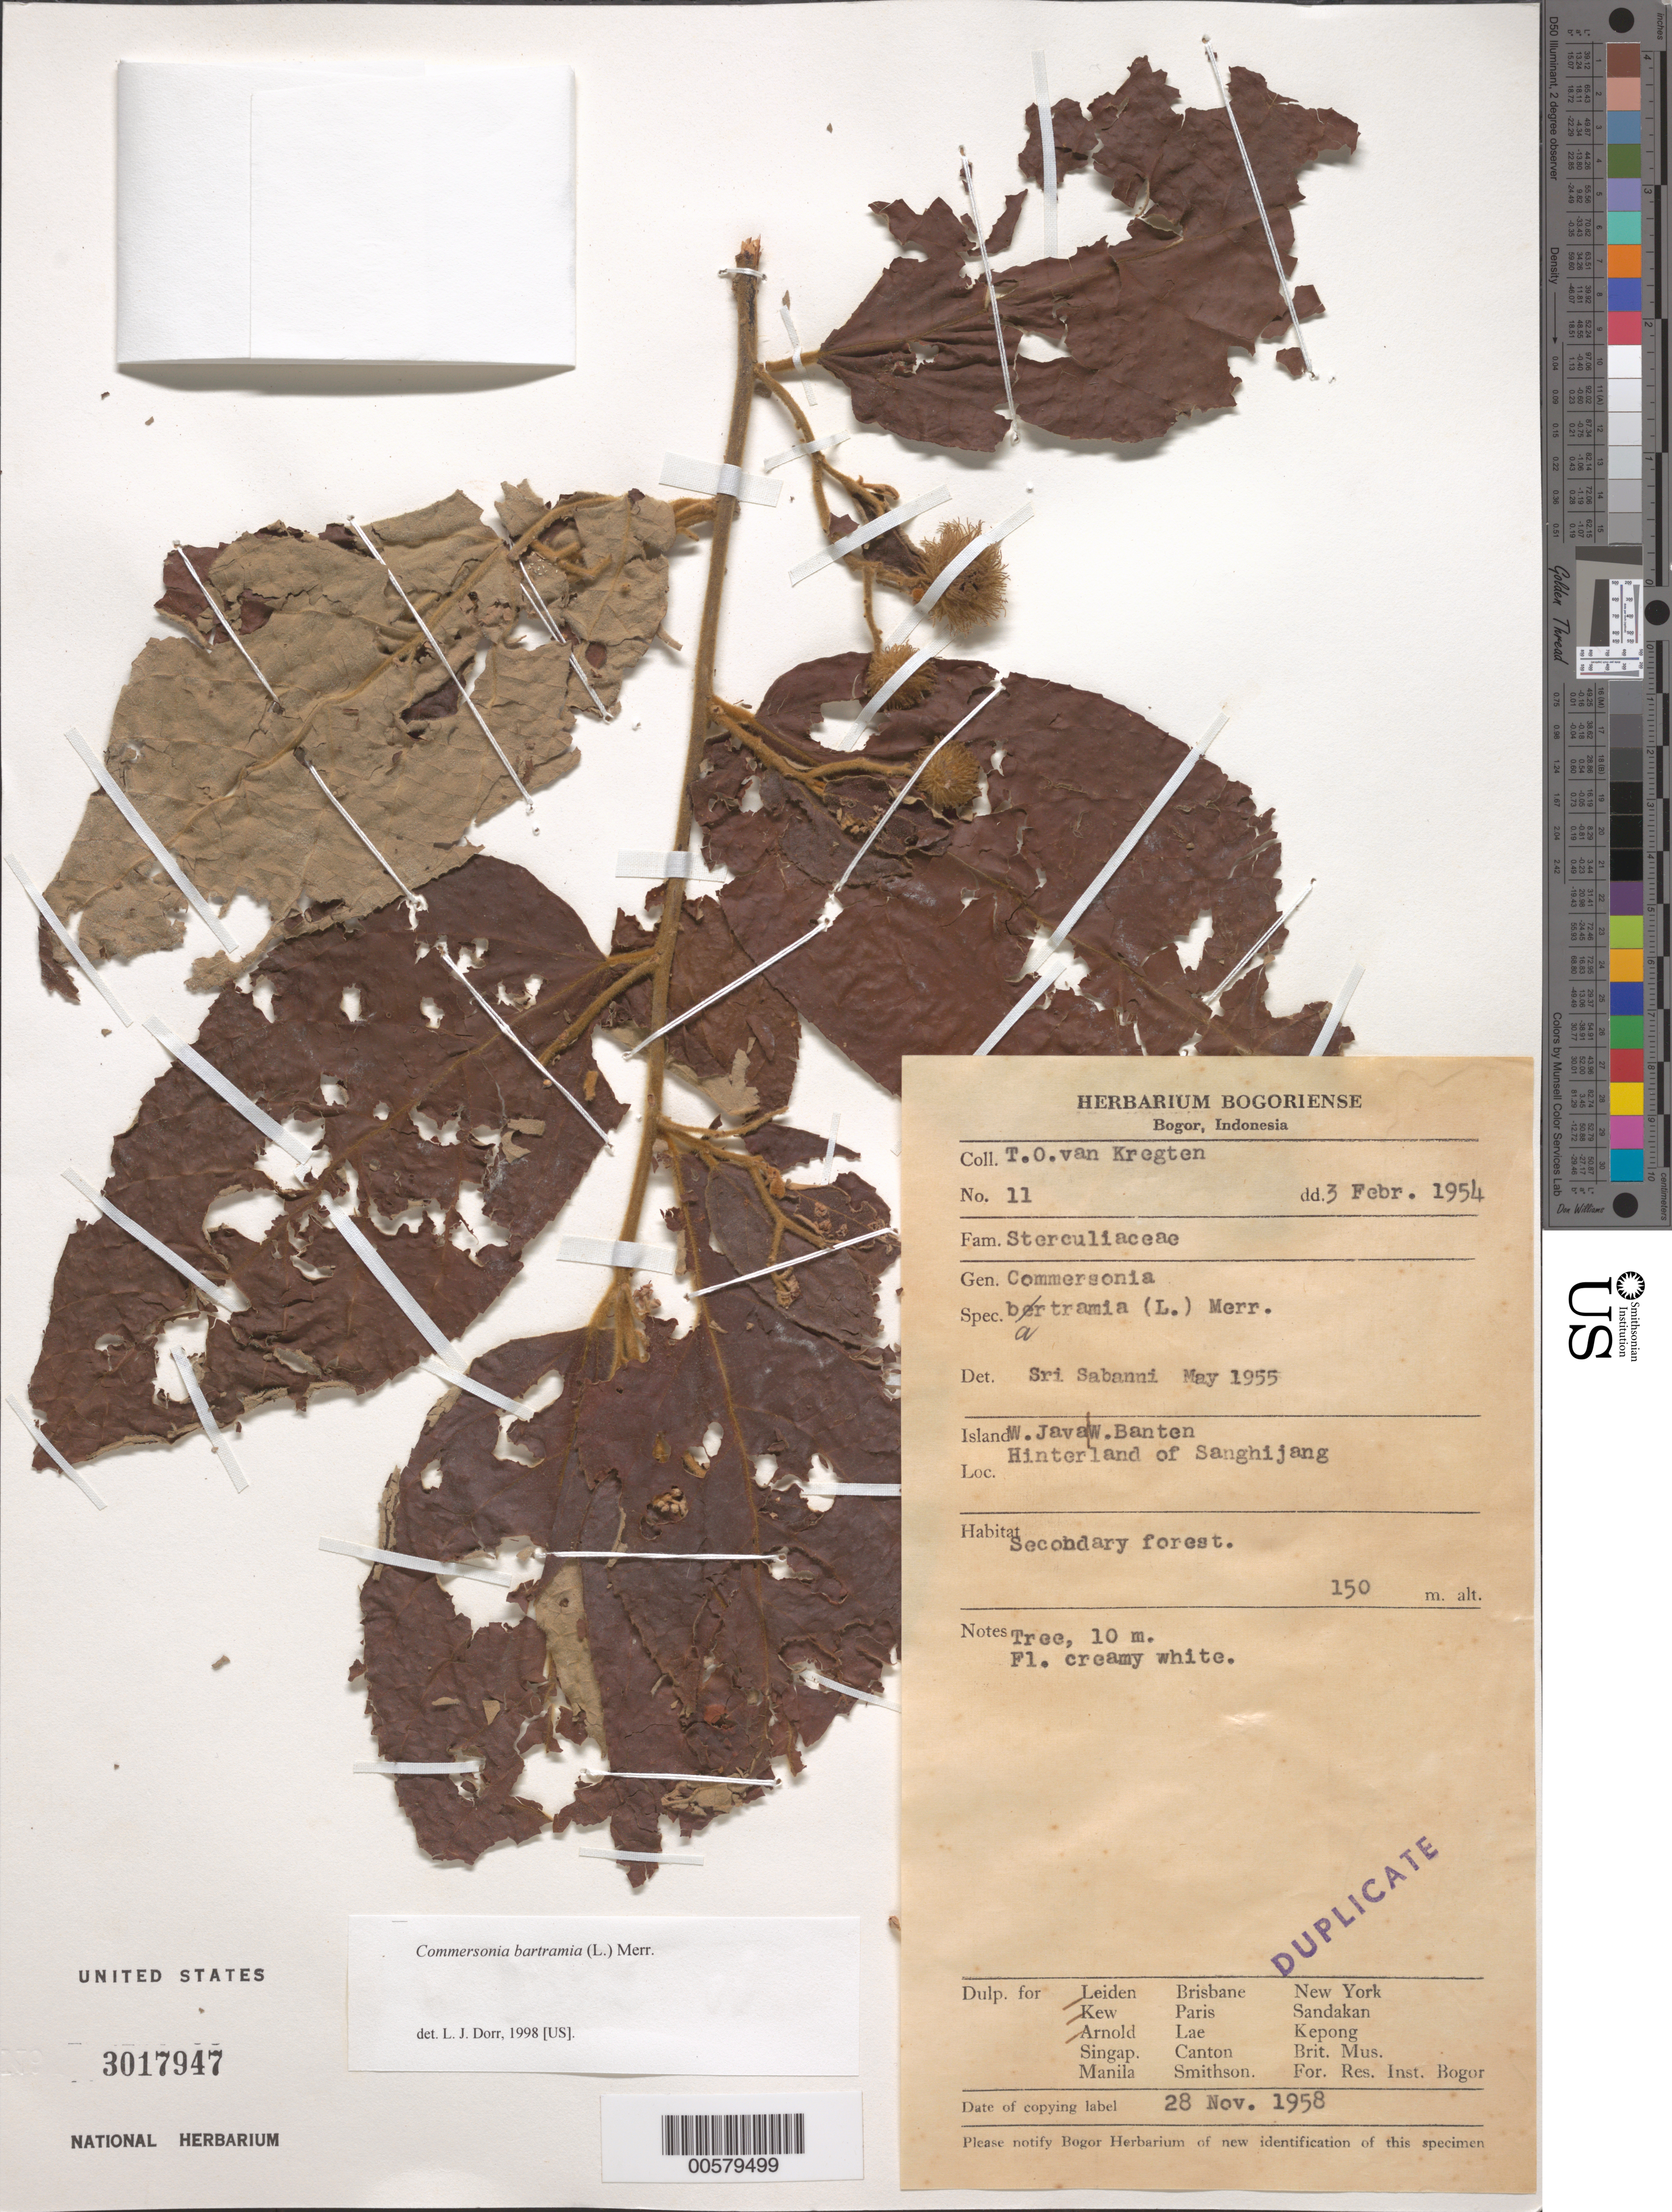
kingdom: Plantae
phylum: Tracheophyta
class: Magnoliopsida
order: Malvales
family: Malvaceae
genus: Commersonia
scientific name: Commersonia bartramia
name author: (L.) Merr.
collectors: T. van Kregten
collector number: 11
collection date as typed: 03 Feb 1954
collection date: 1954-02-03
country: Indonesia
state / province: Java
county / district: Jawa Barat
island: Java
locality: W. Banten, hinterland of Sanghijang. [Province West Java = Jawa Barat.]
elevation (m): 150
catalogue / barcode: US 3017947